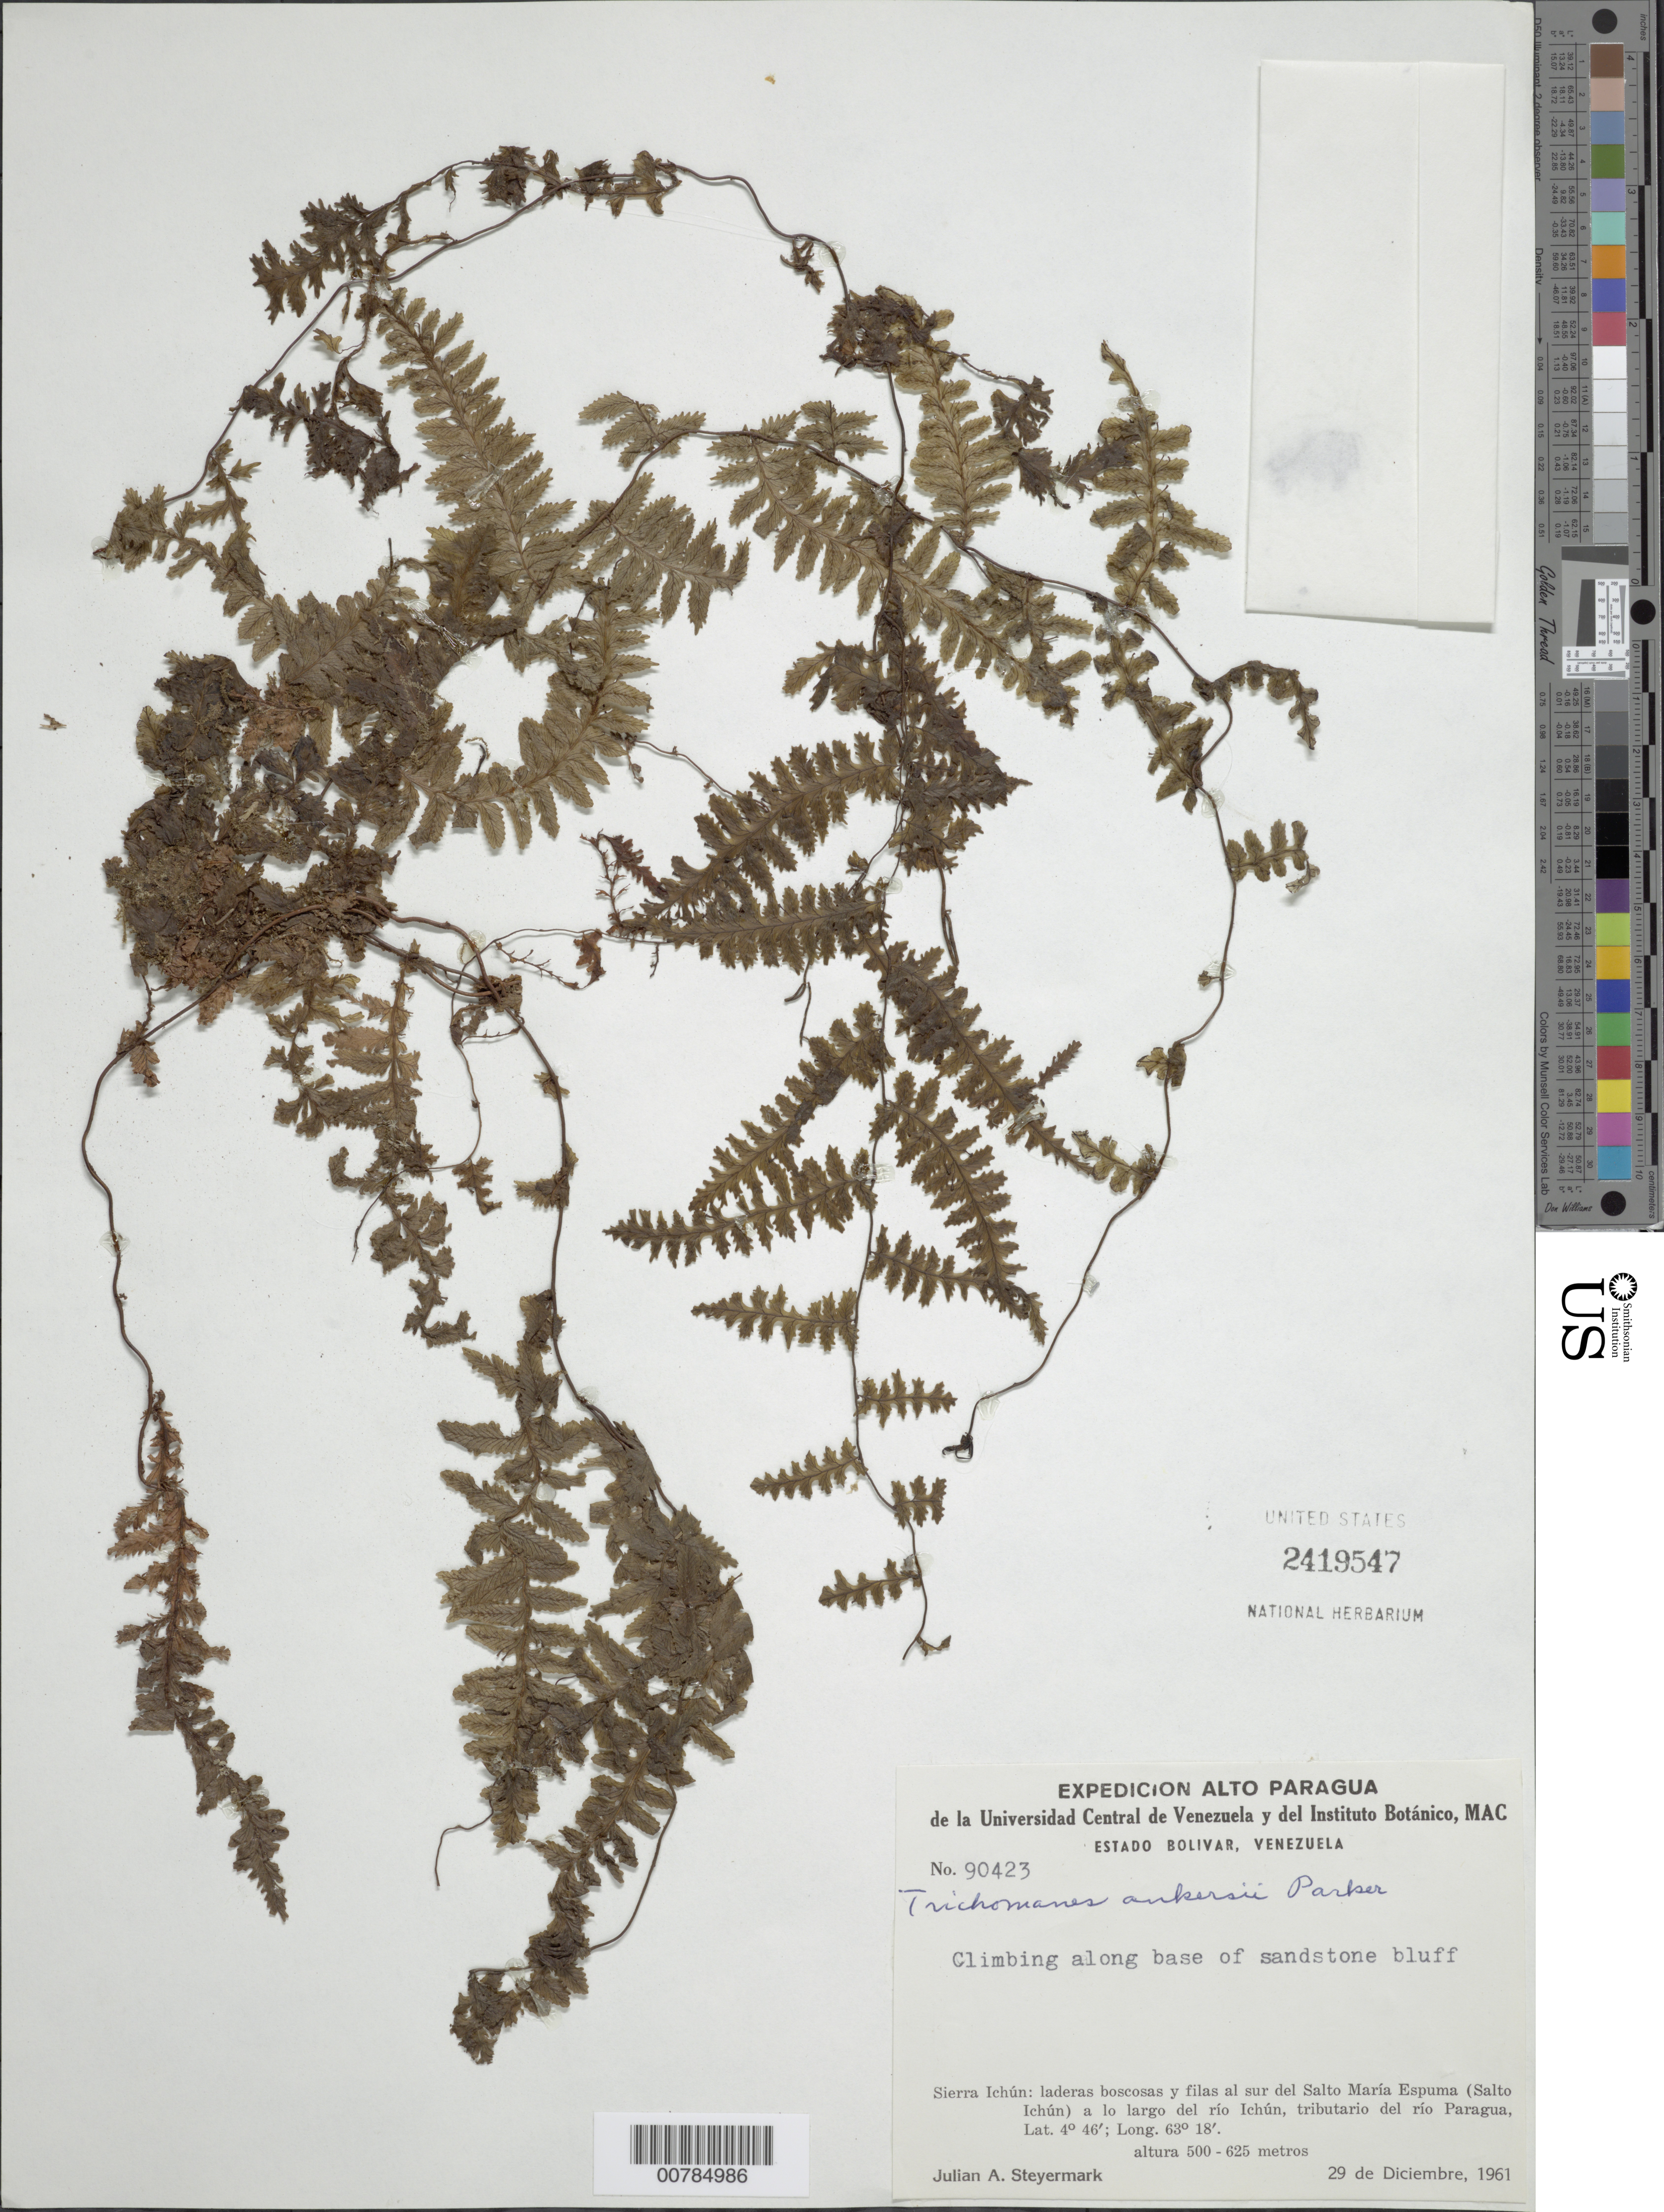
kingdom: Plantae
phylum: Tracheophyta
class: Polypodiopsida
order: Hymenophyllales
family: Hymenophyllaceae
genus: Trichomanes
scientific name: Trichomanes ankersii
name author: C. Parker ex Hook. & Grev.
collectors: J. Steyermark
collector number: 90423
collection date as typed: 29-Dec-61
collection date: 1961-12-29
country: Venezuela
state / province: Bolívar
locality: Sierra Ichún: Salto María Espuma (Salto Ichún) del Río Ichún (tributary of río Paragua)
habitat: Base of sandstone bluff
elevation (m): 500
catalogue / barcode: US 2419547